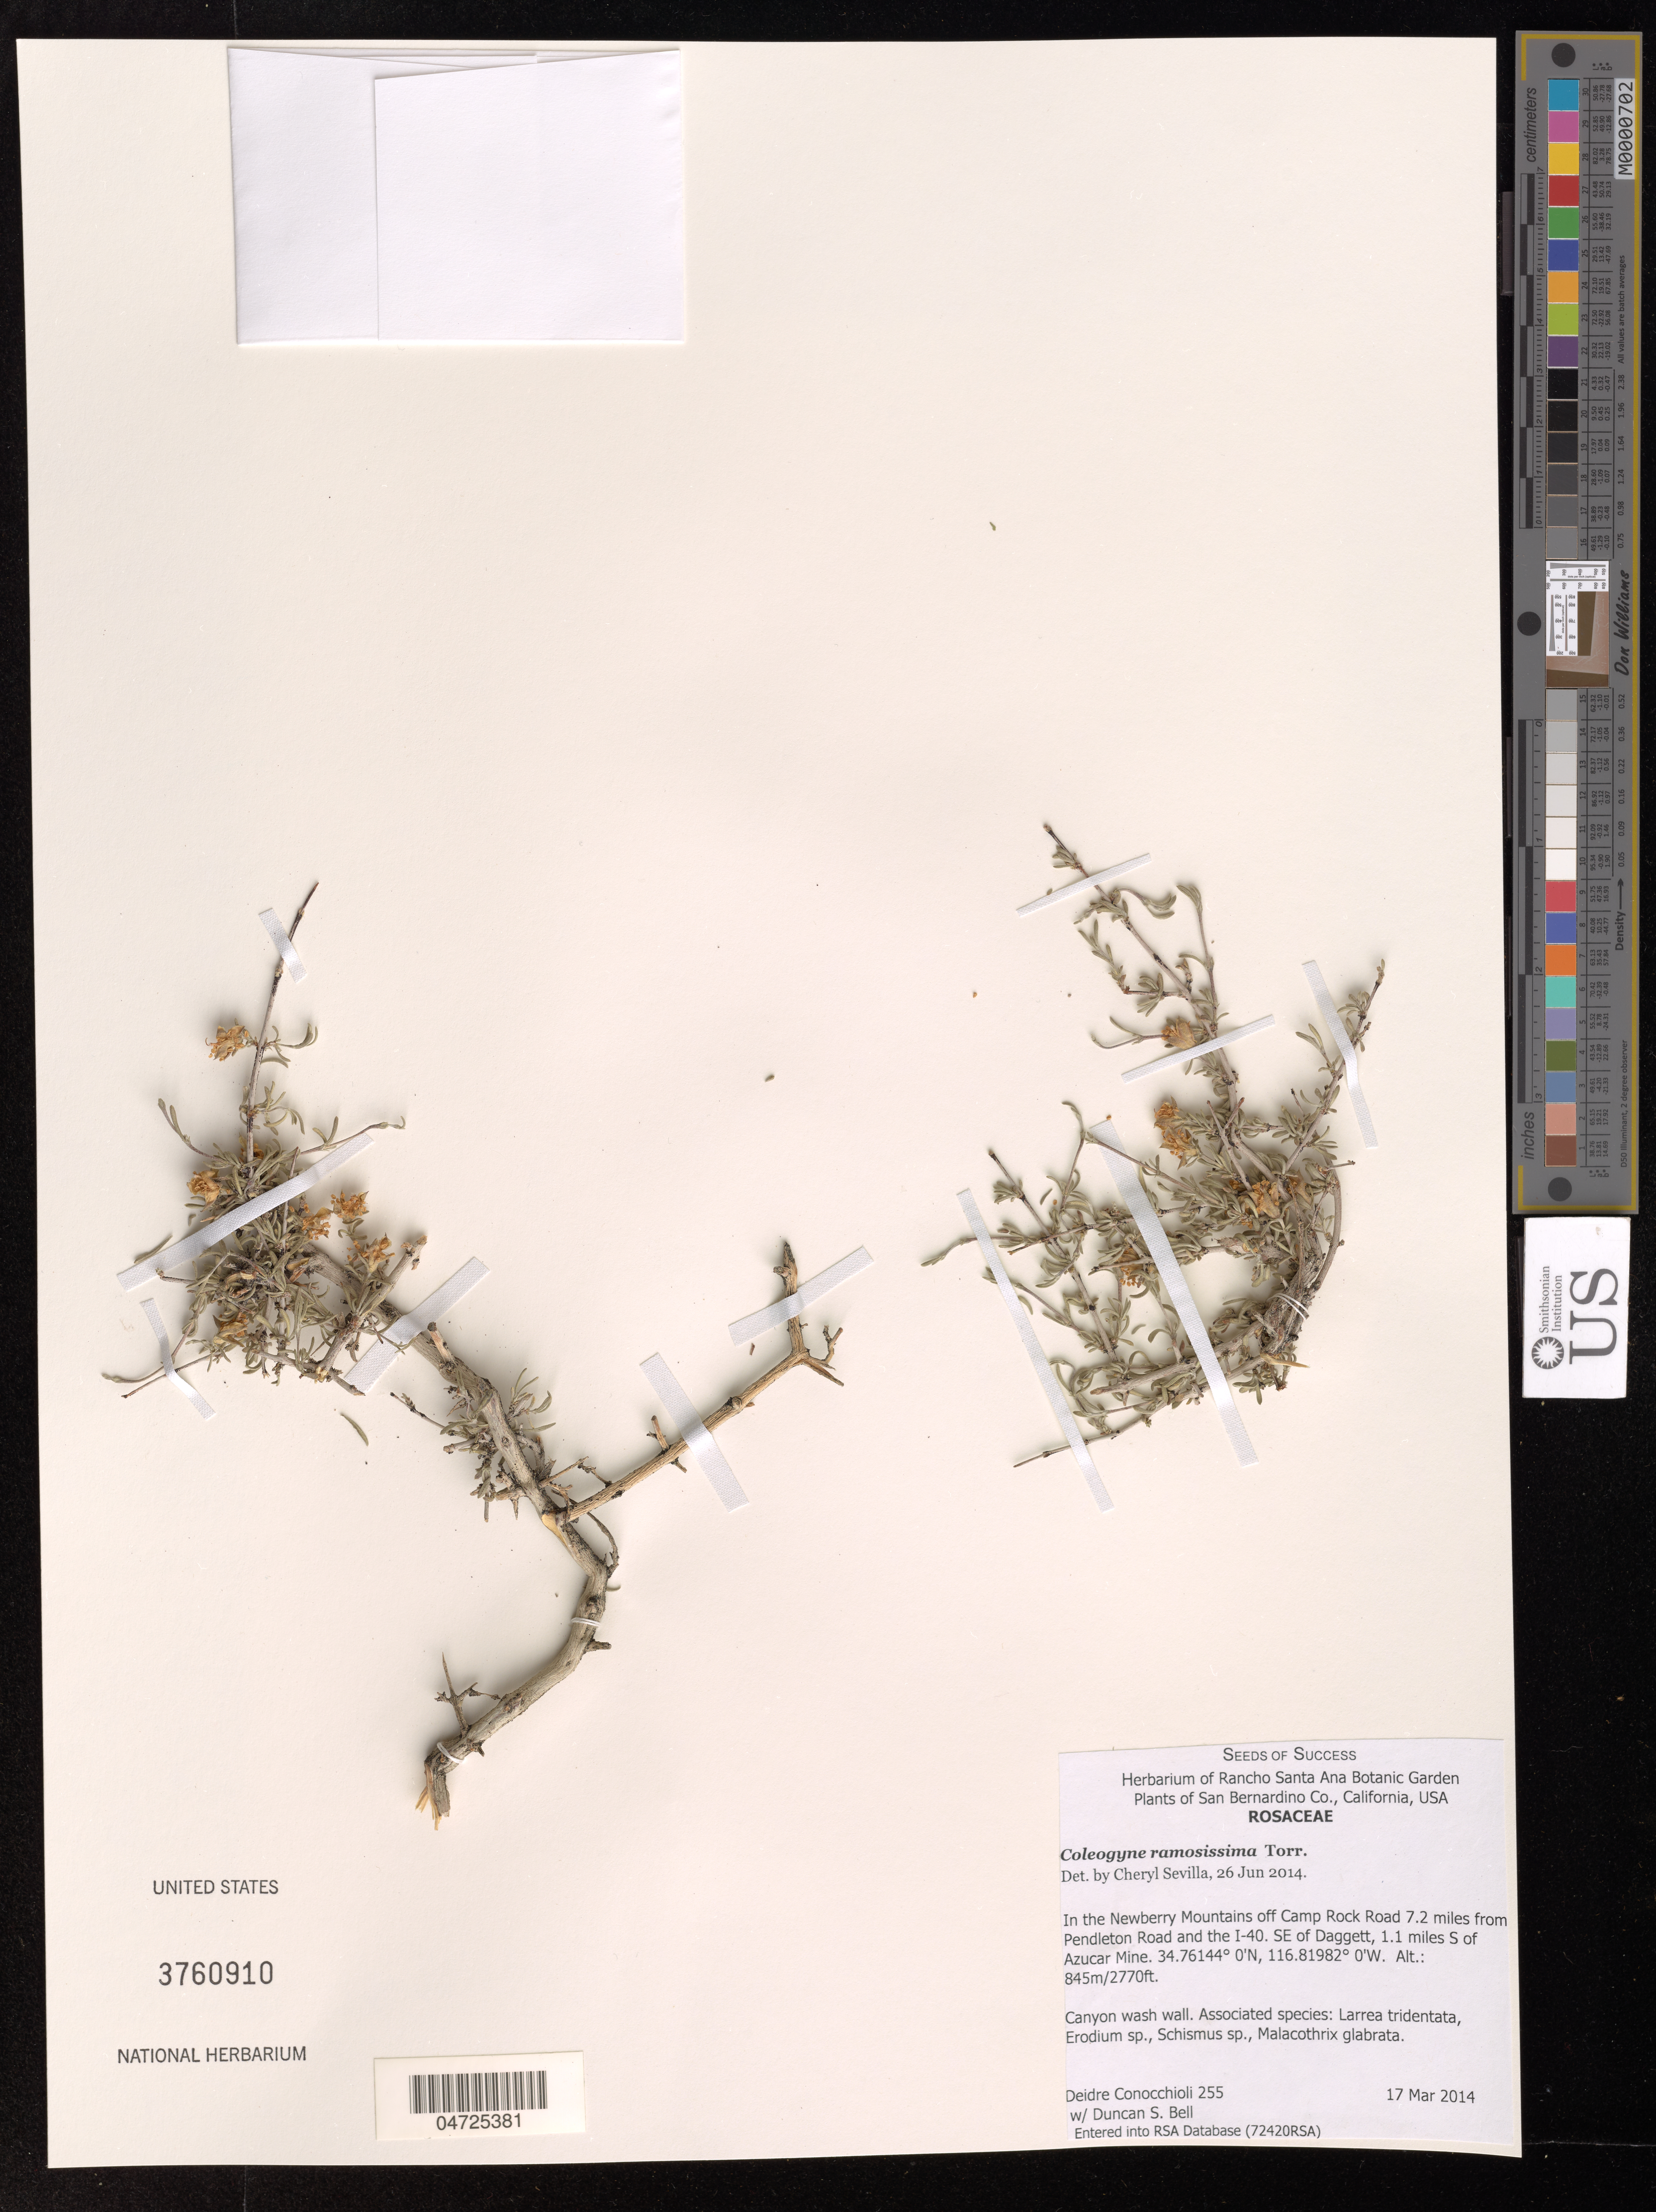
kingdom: Plantae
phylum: Tracheophyta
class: Magnoliopsida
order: Rosales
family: Rosaceae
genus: Coleogyne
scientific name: Coleogyne ramosissima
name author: Torr.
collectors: D. Conocchioli & D. S. Bell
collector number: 255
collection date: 2014-03-17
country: United States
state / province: California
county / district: San Bernardino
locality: San Bernardino Co. In the Newberry Mountains off Camp Rock Road 7.2 miles from Pendleton Road and the I-40. SE of Daggett, 1.1 miles S of Azucar Mine.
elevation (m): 845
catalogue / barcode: US 3760910